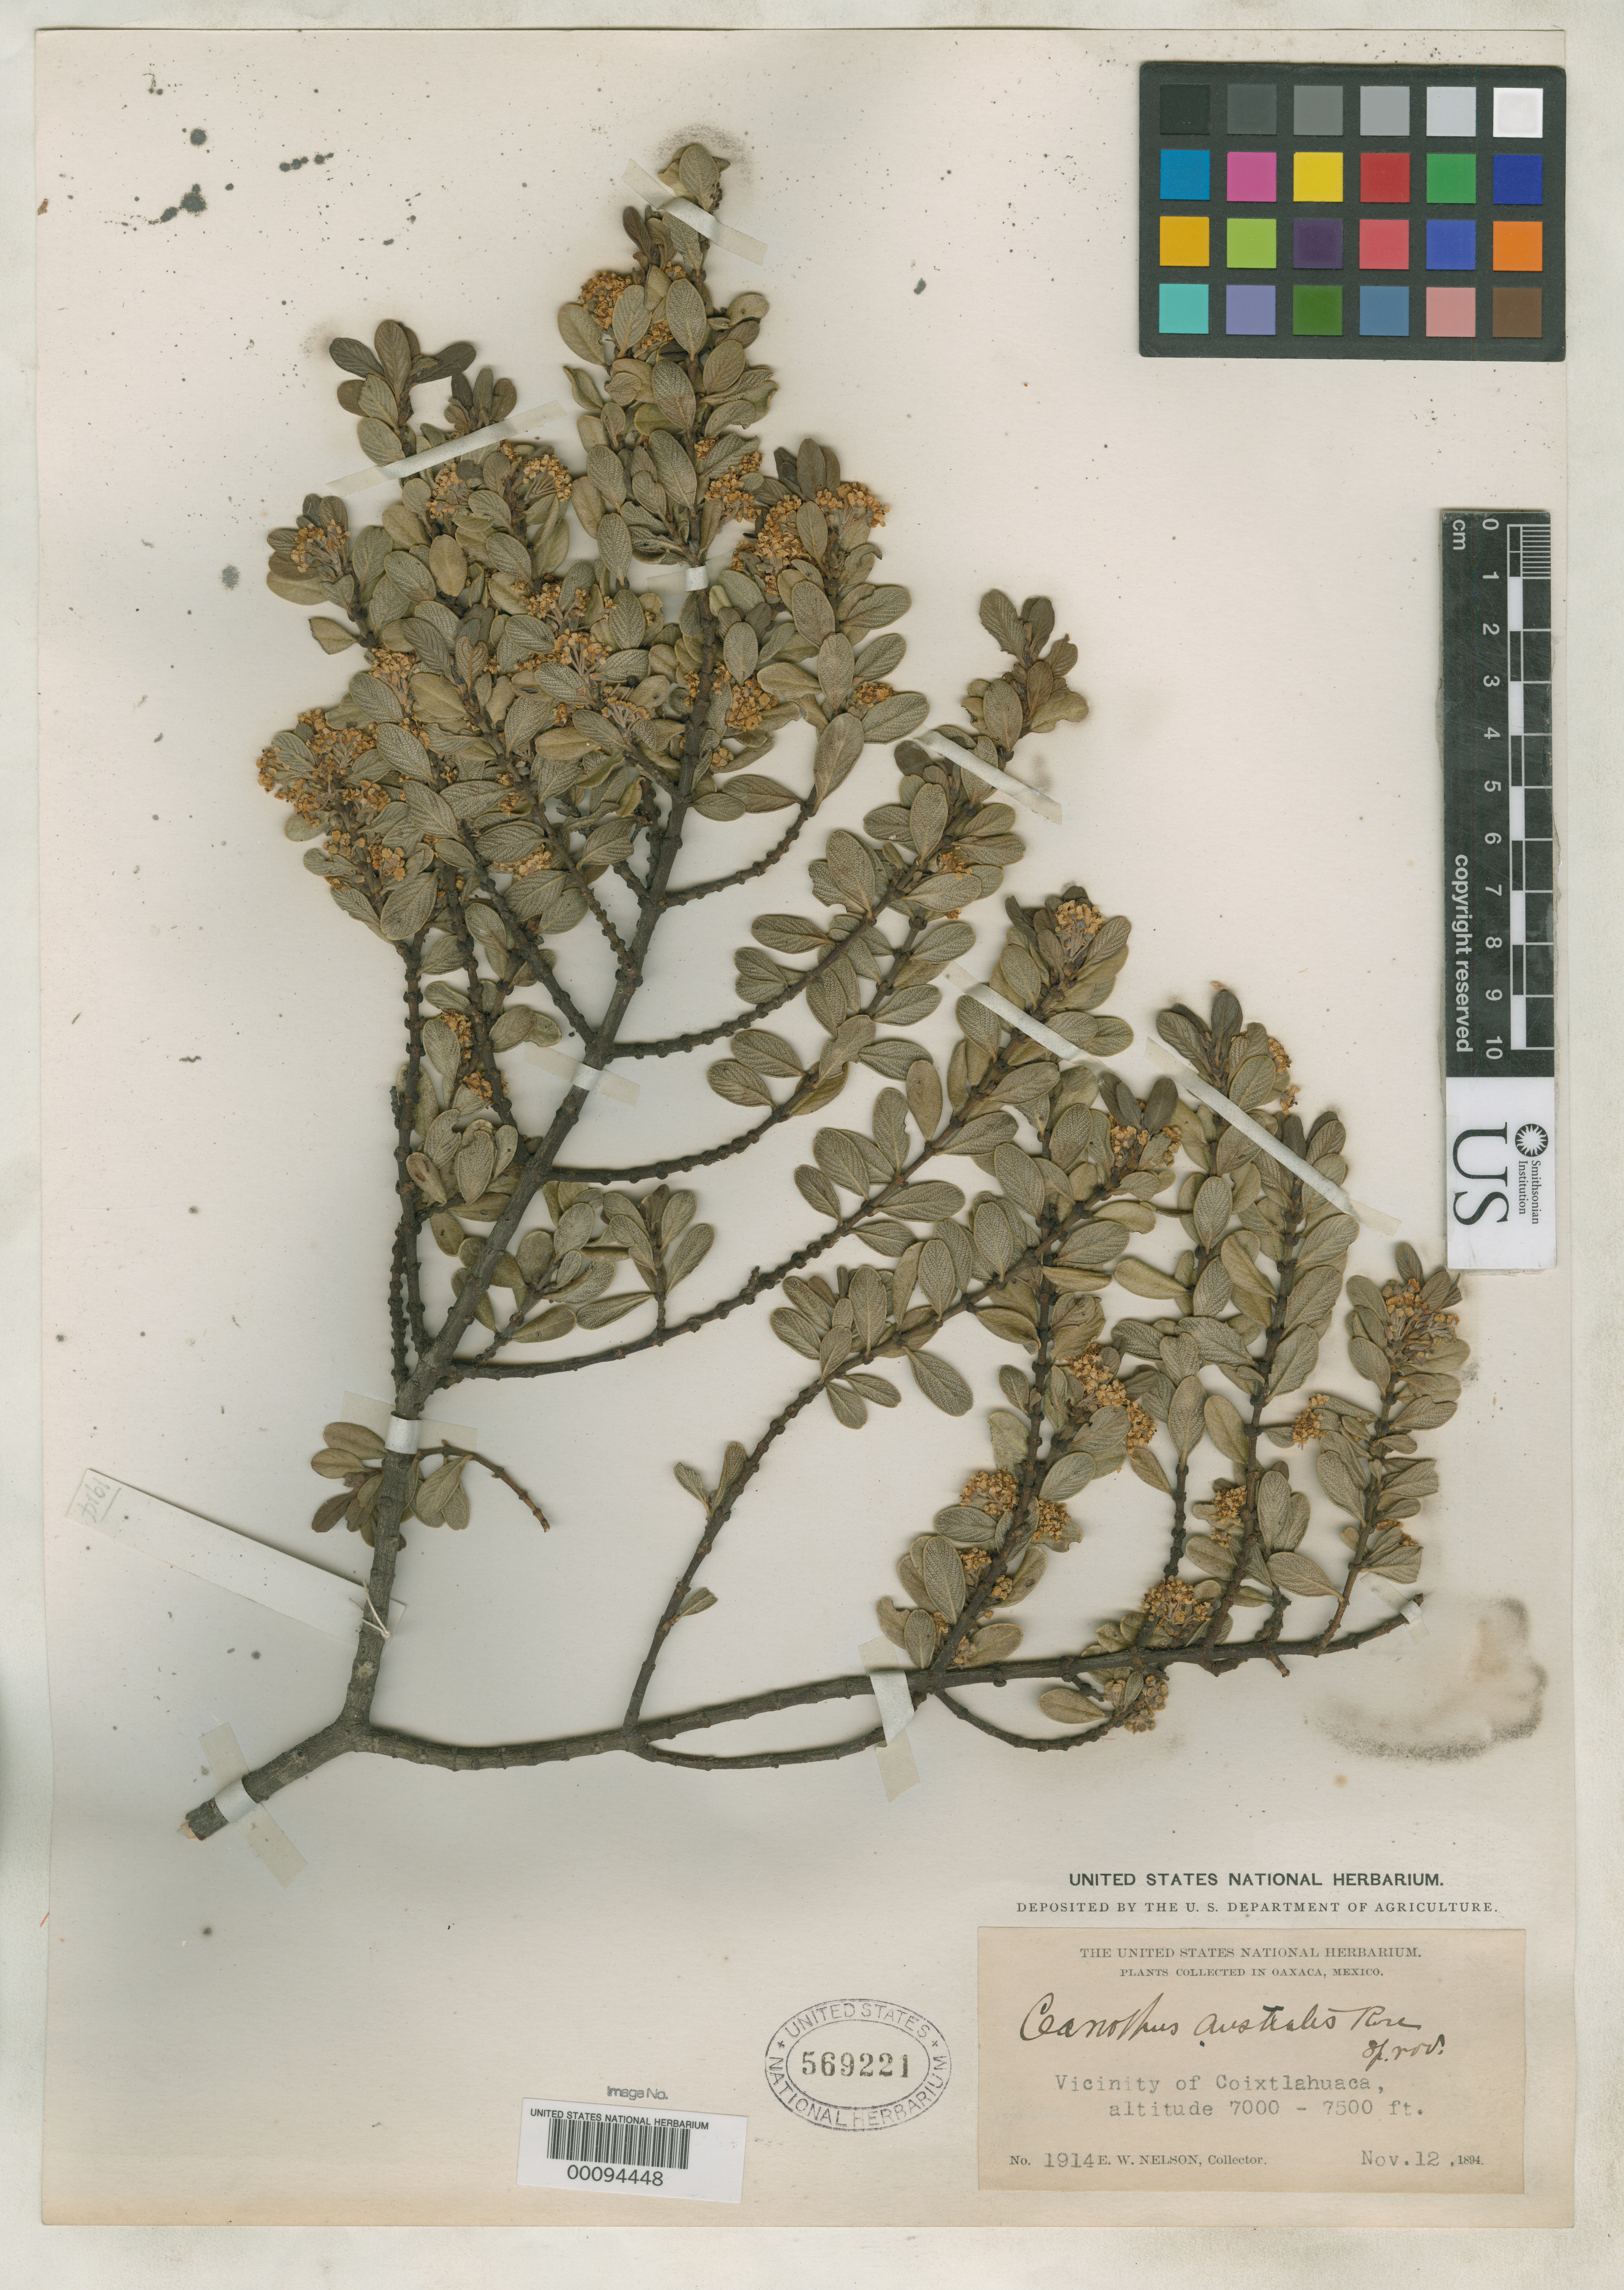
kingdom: Plantae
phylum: Tracheophyta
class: Magnoliopsida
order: Rosales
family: Rhamnaceae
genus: Ceanothus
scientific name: Ceanothus australis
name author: Rose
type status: Holotype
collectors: E. W. Nelson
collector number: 1914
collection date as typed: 12 Nov 1894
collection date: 1894-11-12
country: Mexico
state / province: Oaxaca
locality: Coixtlahuaca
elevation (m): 2134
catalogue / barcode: US 569221